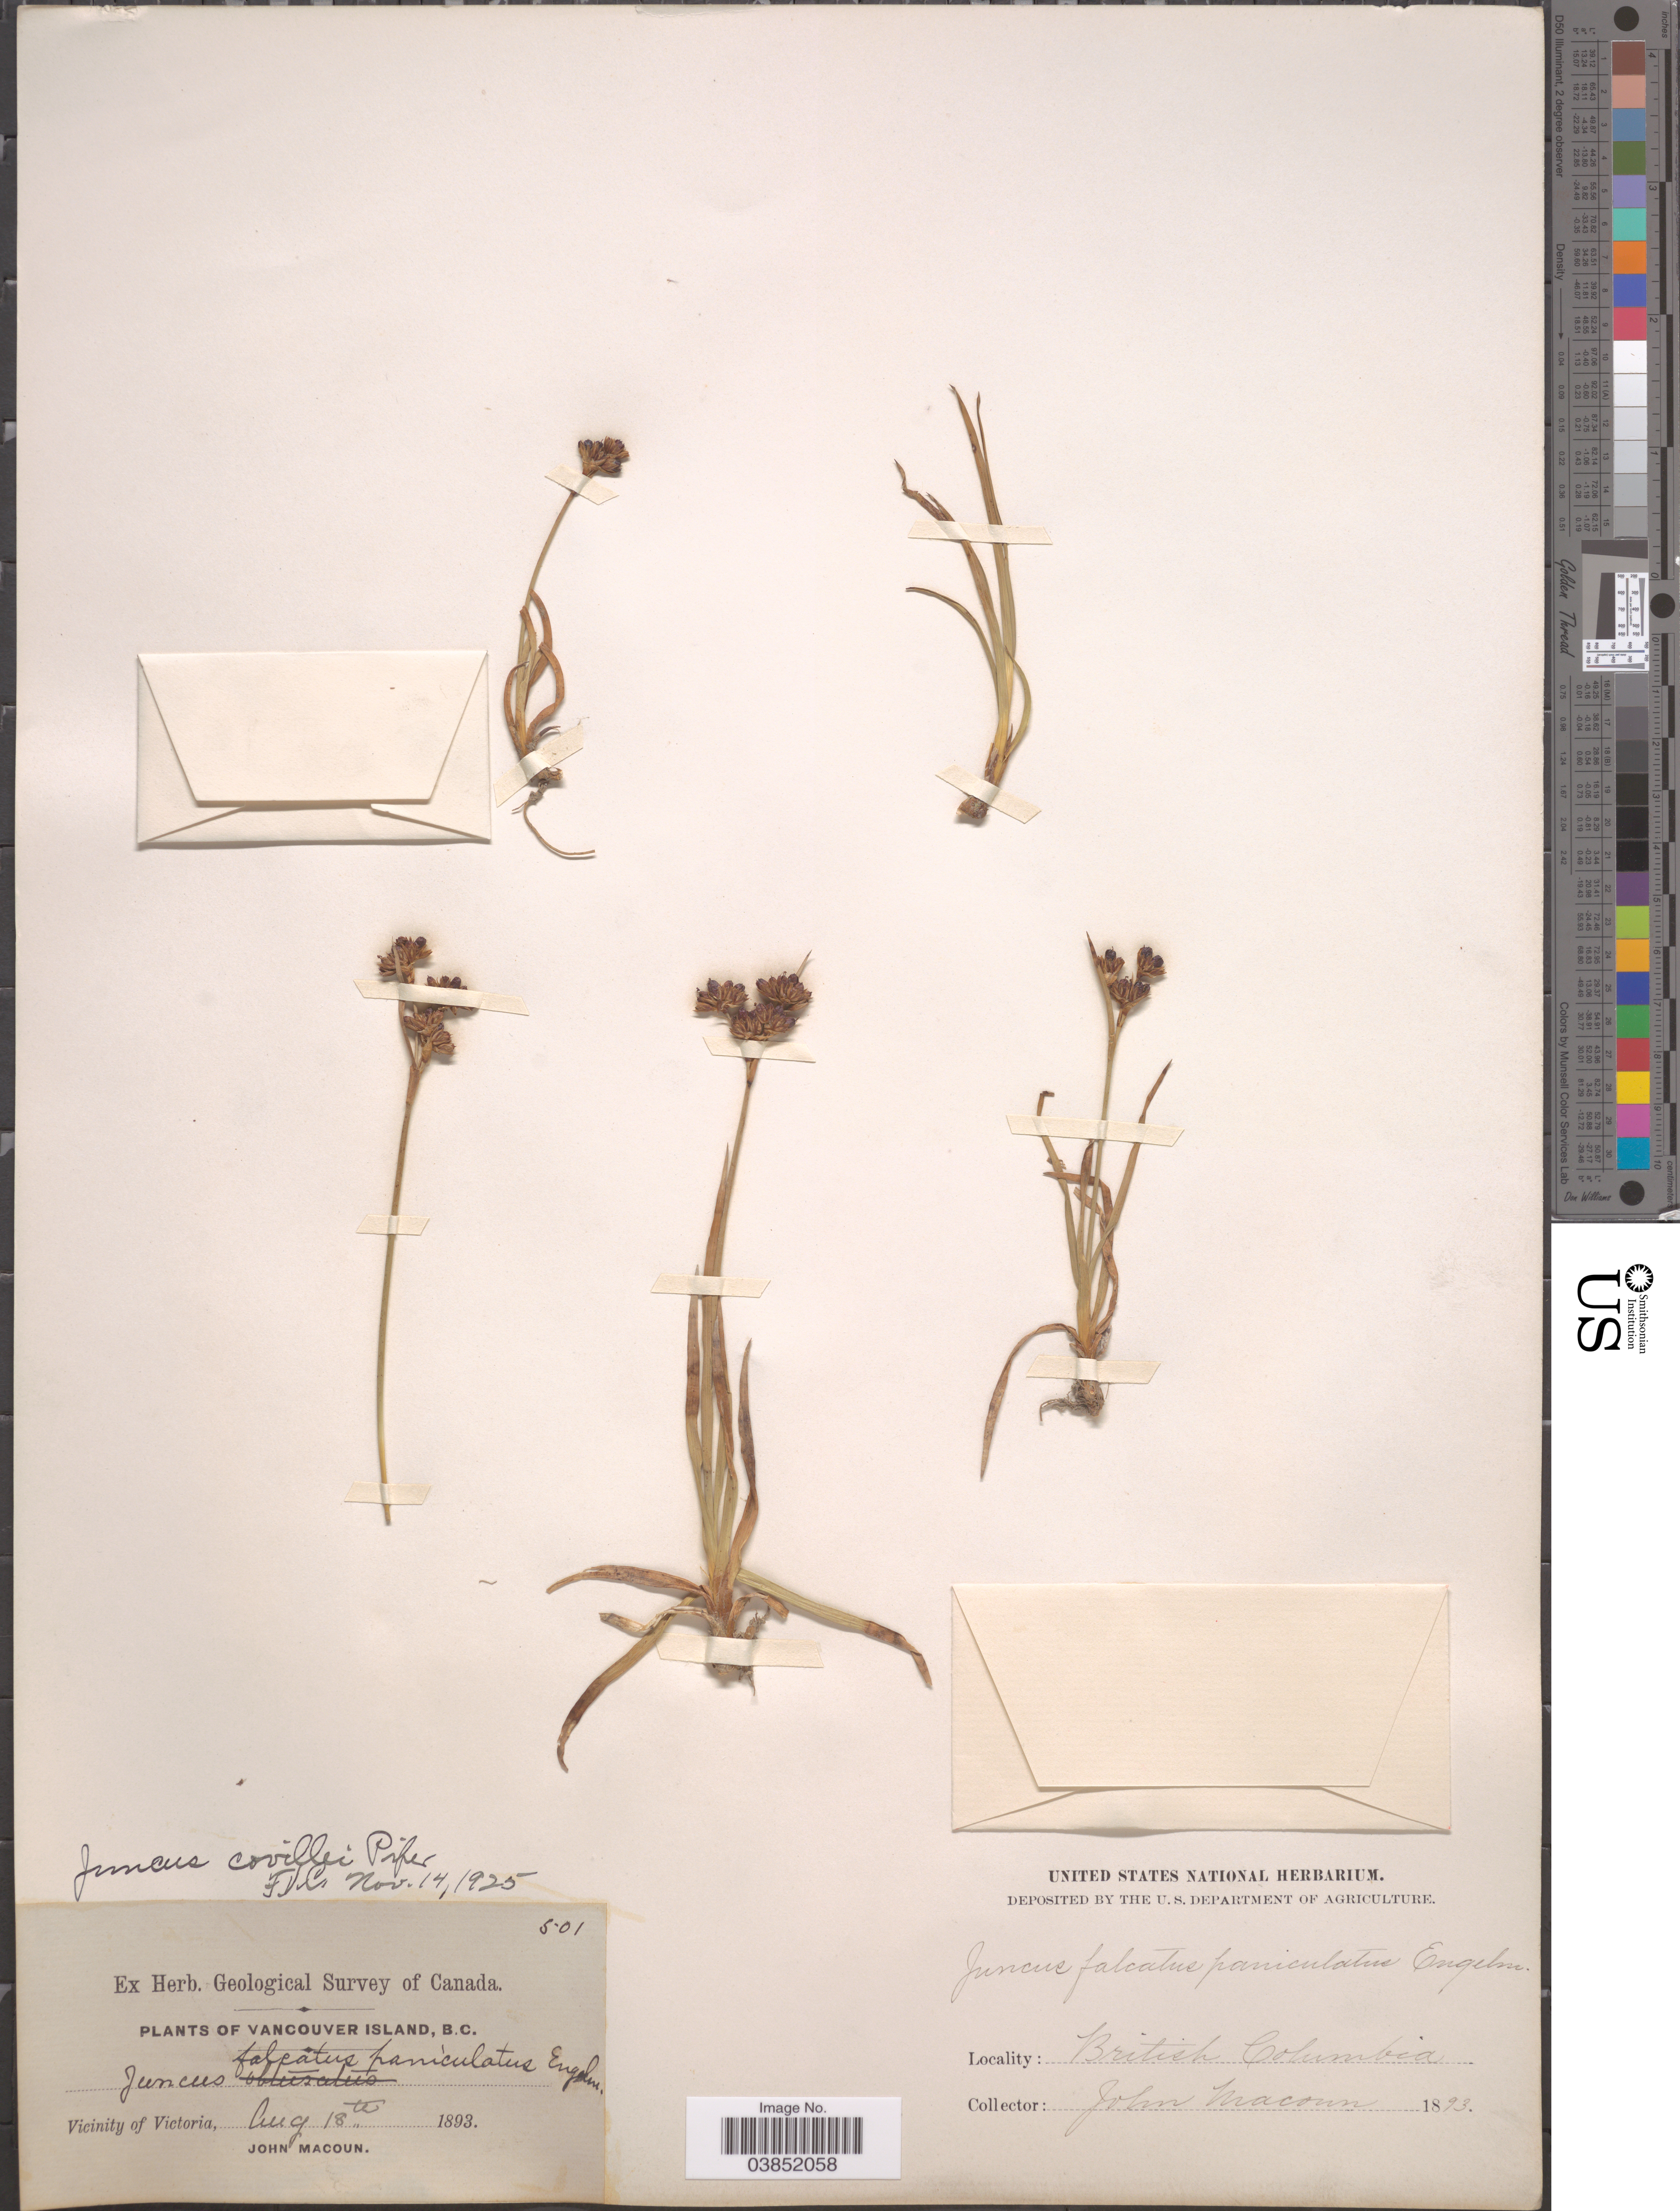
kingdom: Plantae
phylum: Tracheophyta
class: Liliopsida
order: Poales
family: Juncaceae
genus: Juncus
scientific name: Juncus covillei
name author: Piper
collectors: J. Macoun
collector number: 501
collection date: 1892-08-18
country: Canada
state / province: British Columbia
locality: Vancouver Island. Vicinity of Victoria.